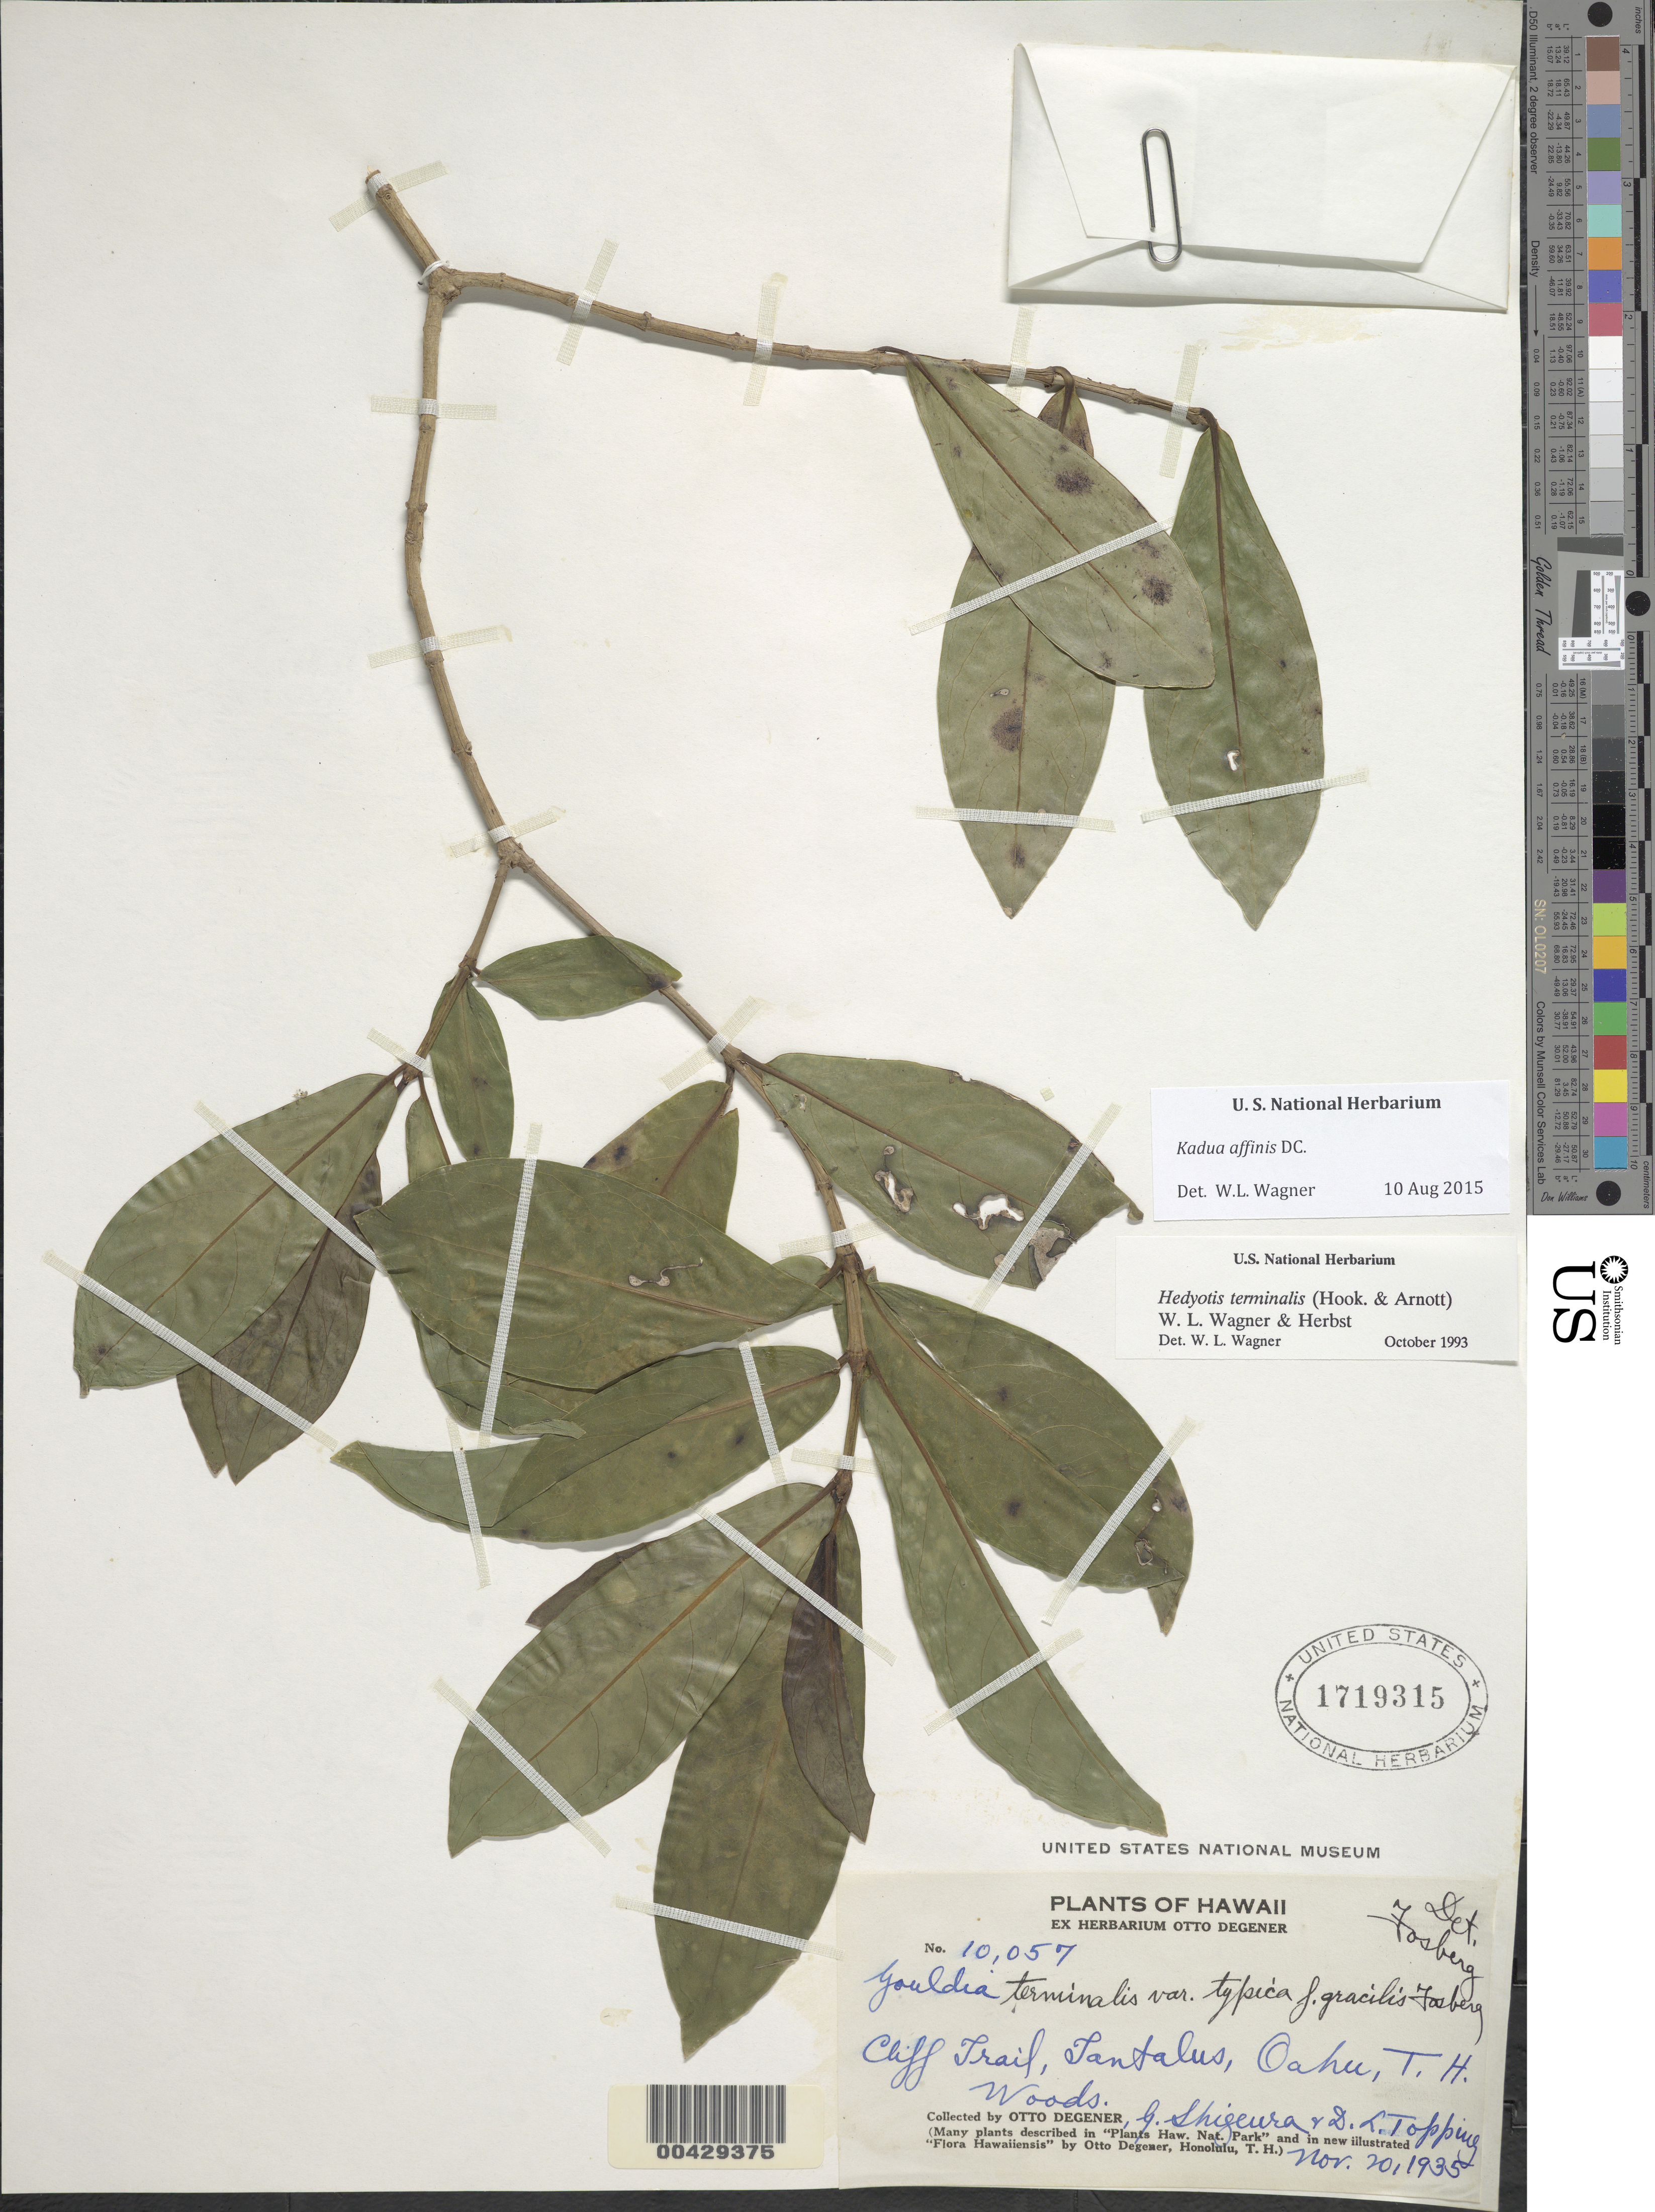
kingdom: Plantae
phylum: Tracheophyta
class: Magnoliopsida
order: Gentianales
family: Rubiaceae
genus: Kadua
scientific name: Kadua affinis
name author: DC.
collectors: O. Degener, G. Shigeura & D. L. Topping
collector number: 10057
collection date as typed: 20 Nov 1935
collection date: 1935-11-20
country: United States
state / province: Hawaii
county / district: Honolulu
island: Oahu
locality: Cliff Trail, Tantalus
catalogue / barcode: US 1719315